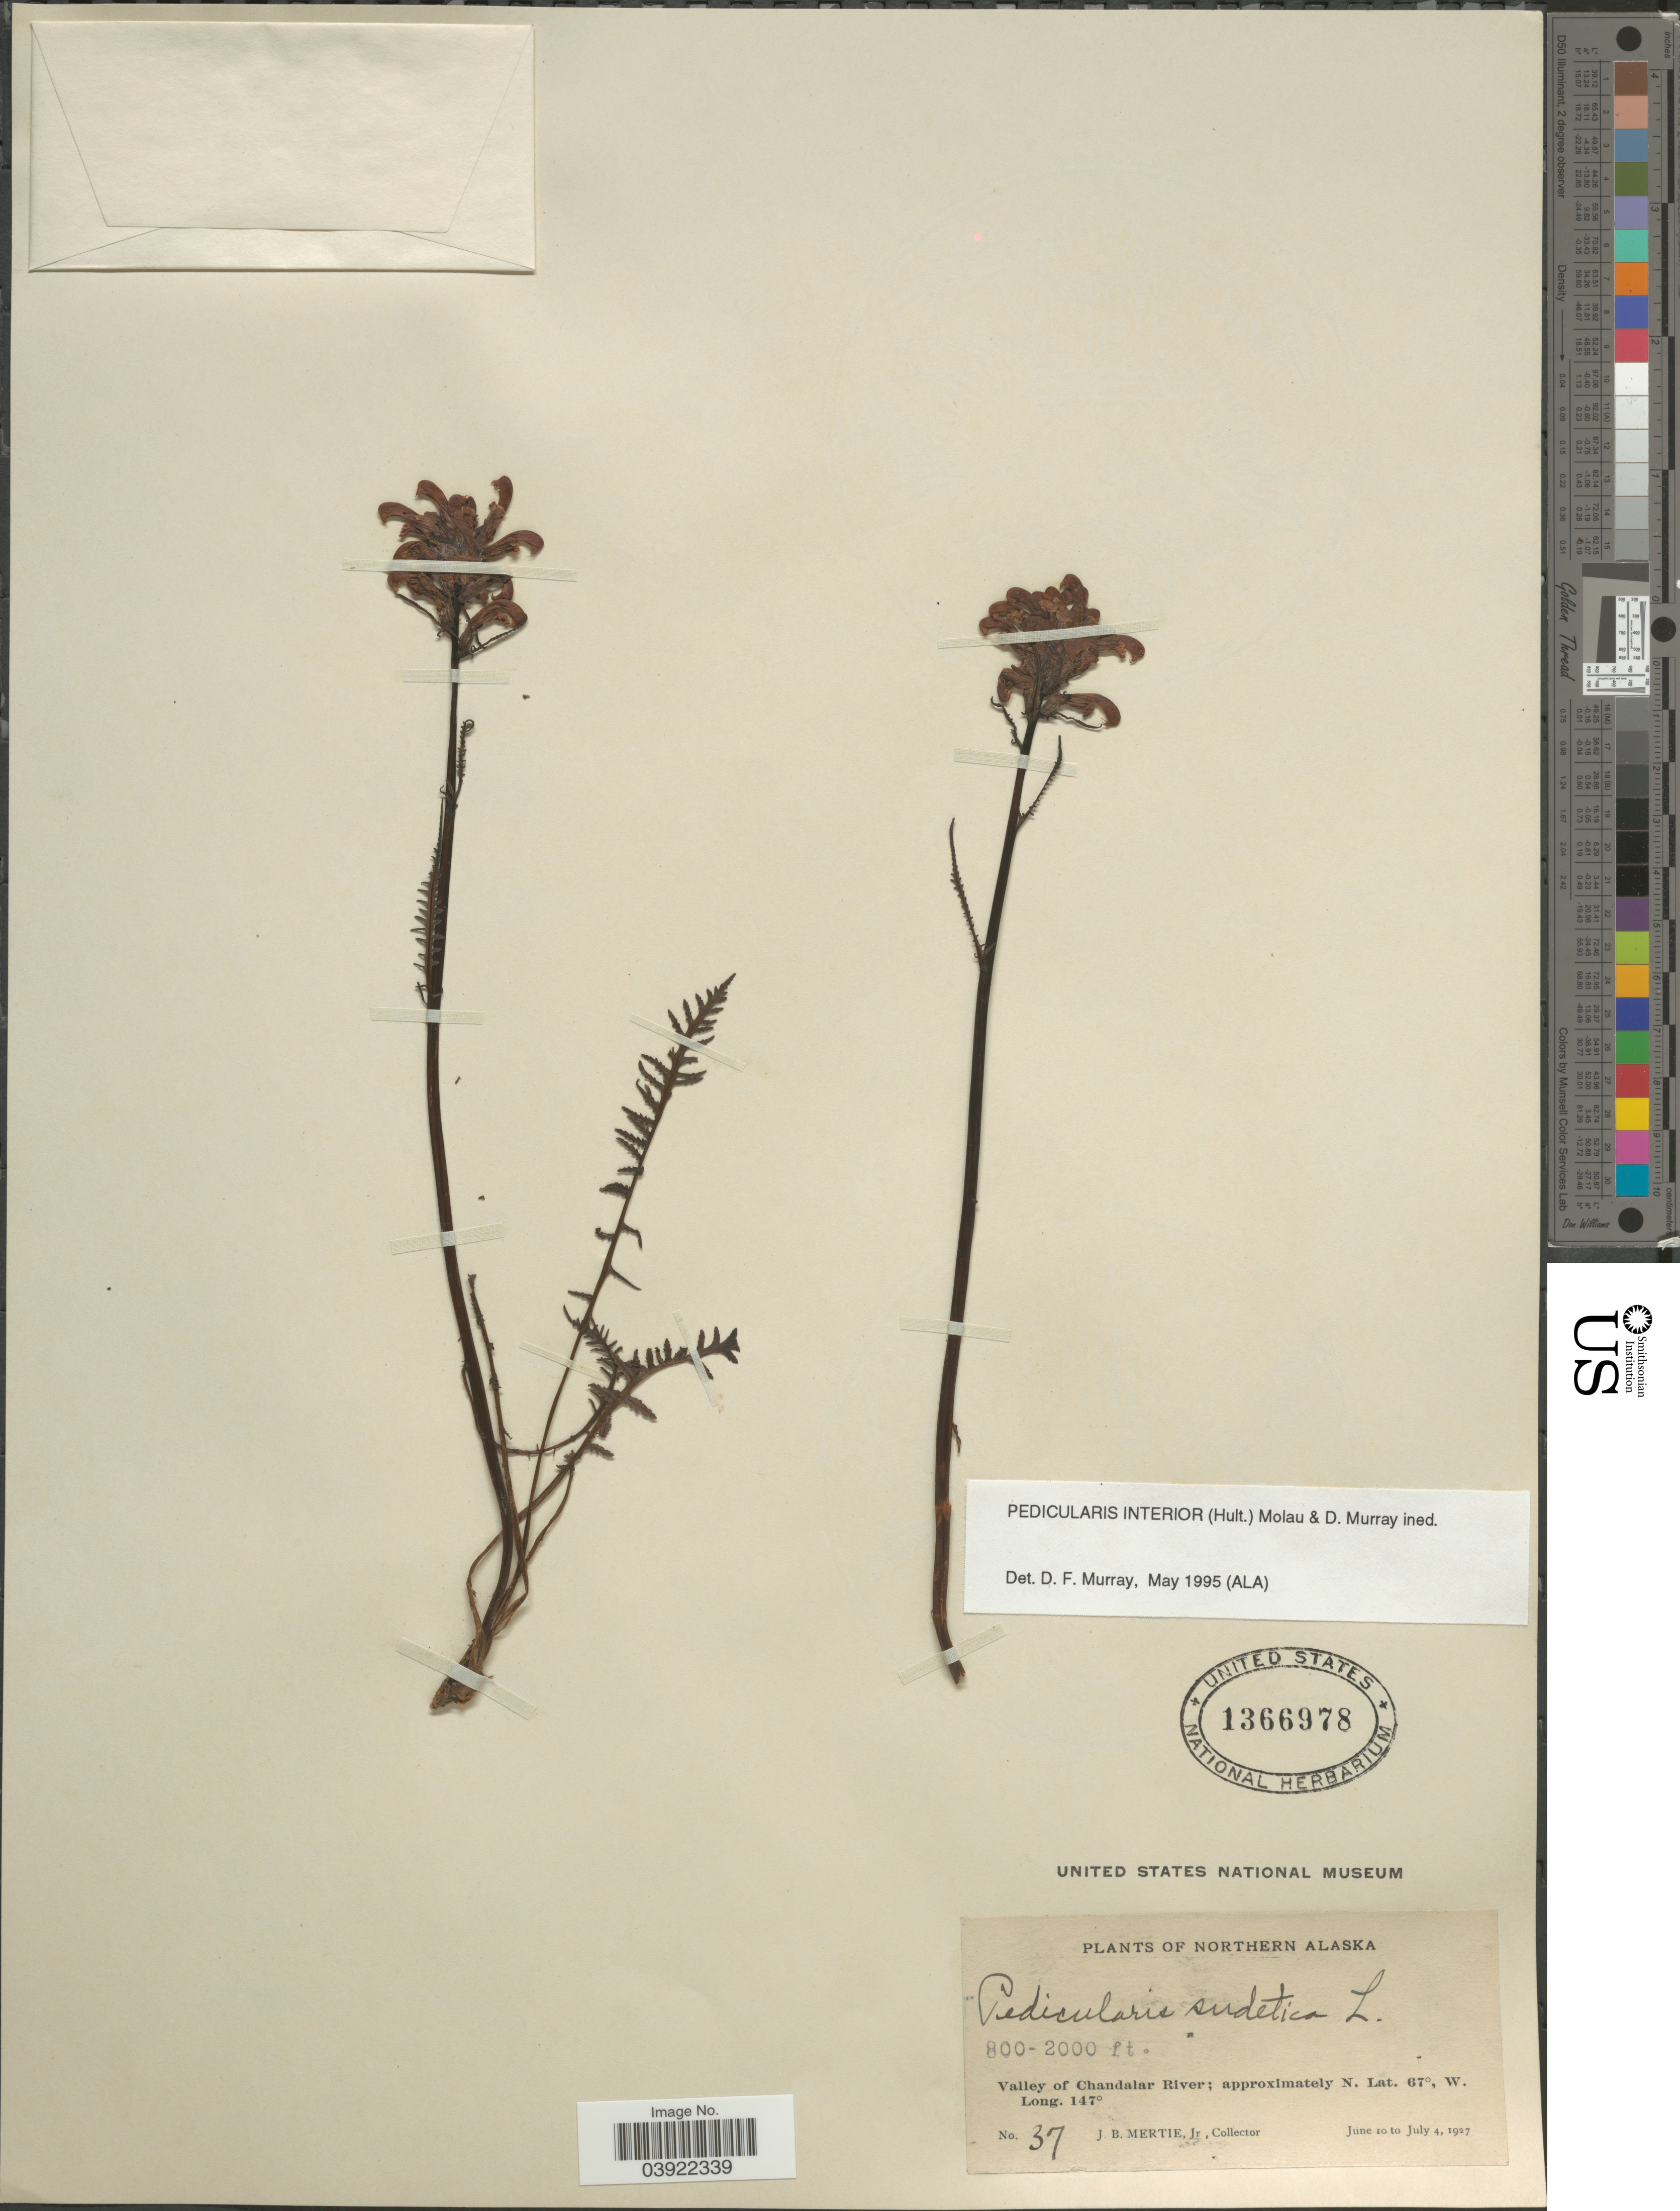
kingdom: Plantae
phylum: Tracheophyta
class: Magnoliopsida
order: Lamiales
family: Orobanchaceae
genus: Pedicularis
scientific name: Pedicularis interior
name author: (Hultén) Molau & D.F. Murray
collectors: J. Mertie Jr.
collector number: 37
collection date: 1927-06-10/1927-07-04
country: United States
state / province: Alaska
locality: Northern Alaska. Valley of Chandalar River.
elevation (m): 244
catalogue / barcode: US 1366978